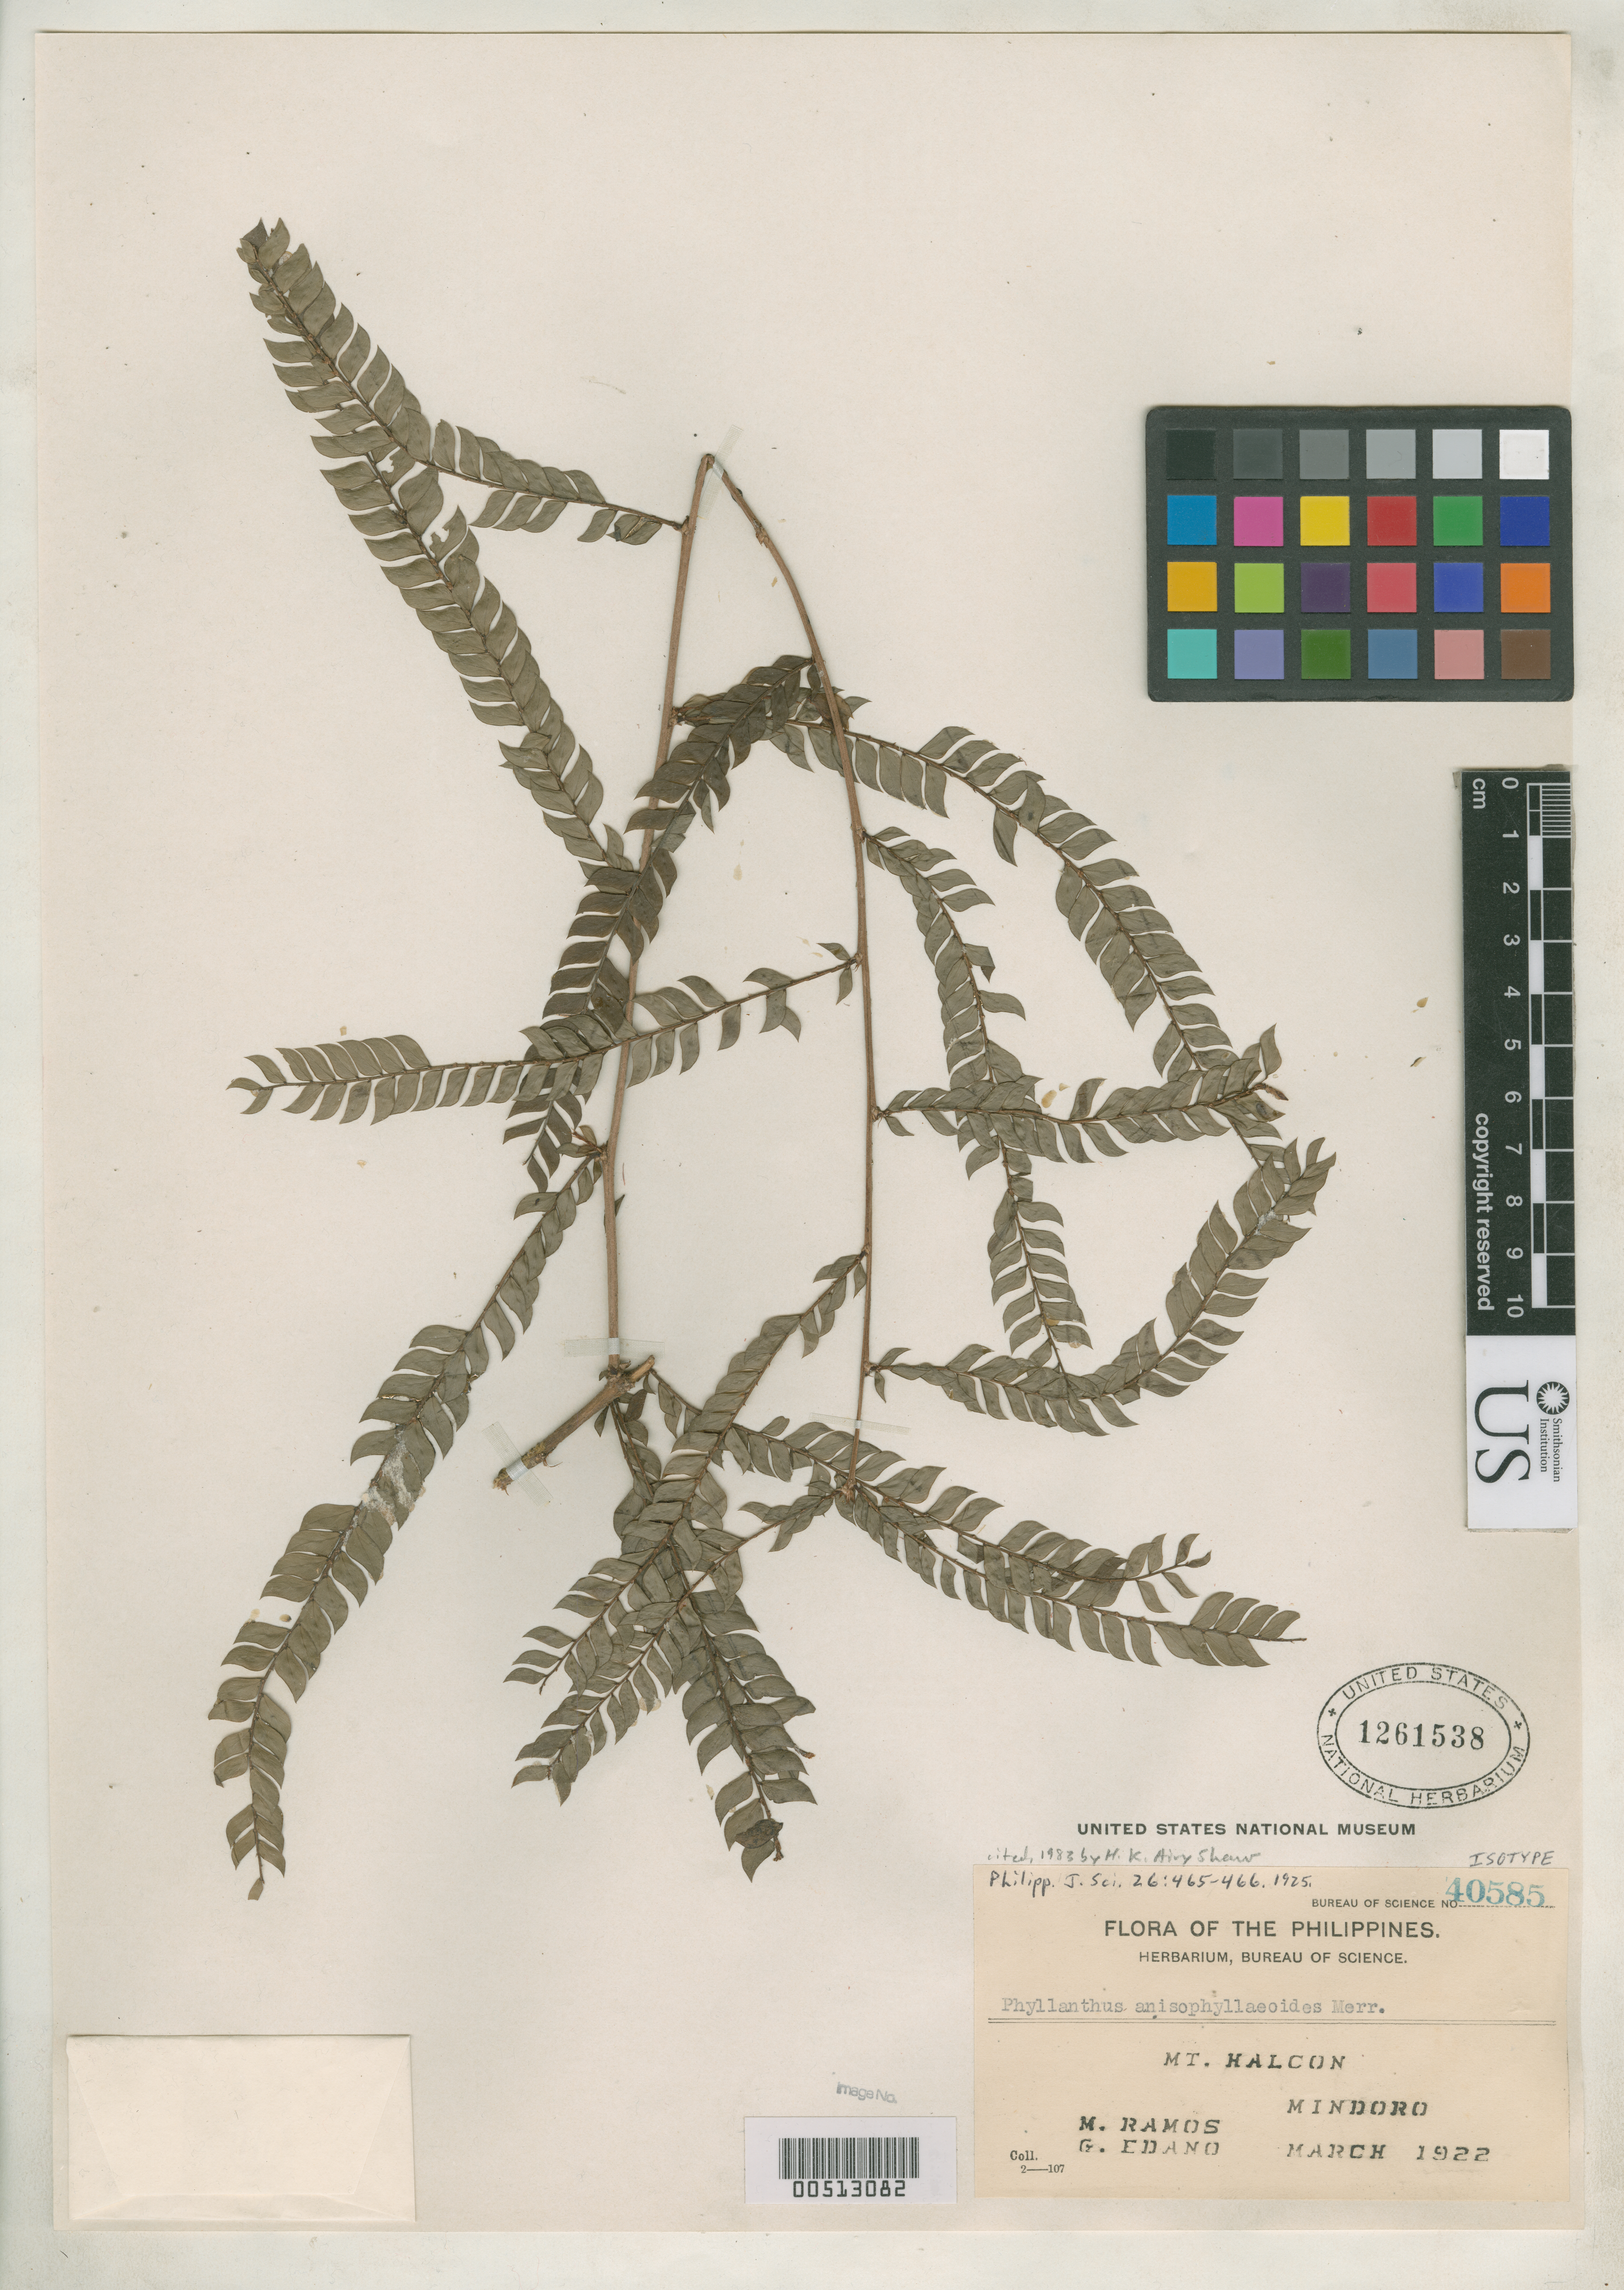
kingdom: Plantae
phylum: Tracheophyta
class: Magnoliopsida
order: Malpighiales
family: Phyllanthaceae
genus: Phyllanthus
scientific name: Phyllanthus anisophyllaeoides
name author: Merr.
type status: Isotype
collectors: M. Ramos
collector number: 40585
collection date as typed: Mar 1922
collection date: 1922-03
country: Philippines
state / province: Mimaropa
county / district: Mindoro Oriental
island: Mindoro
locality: Mt. Halcon.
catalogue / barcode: US 1261538